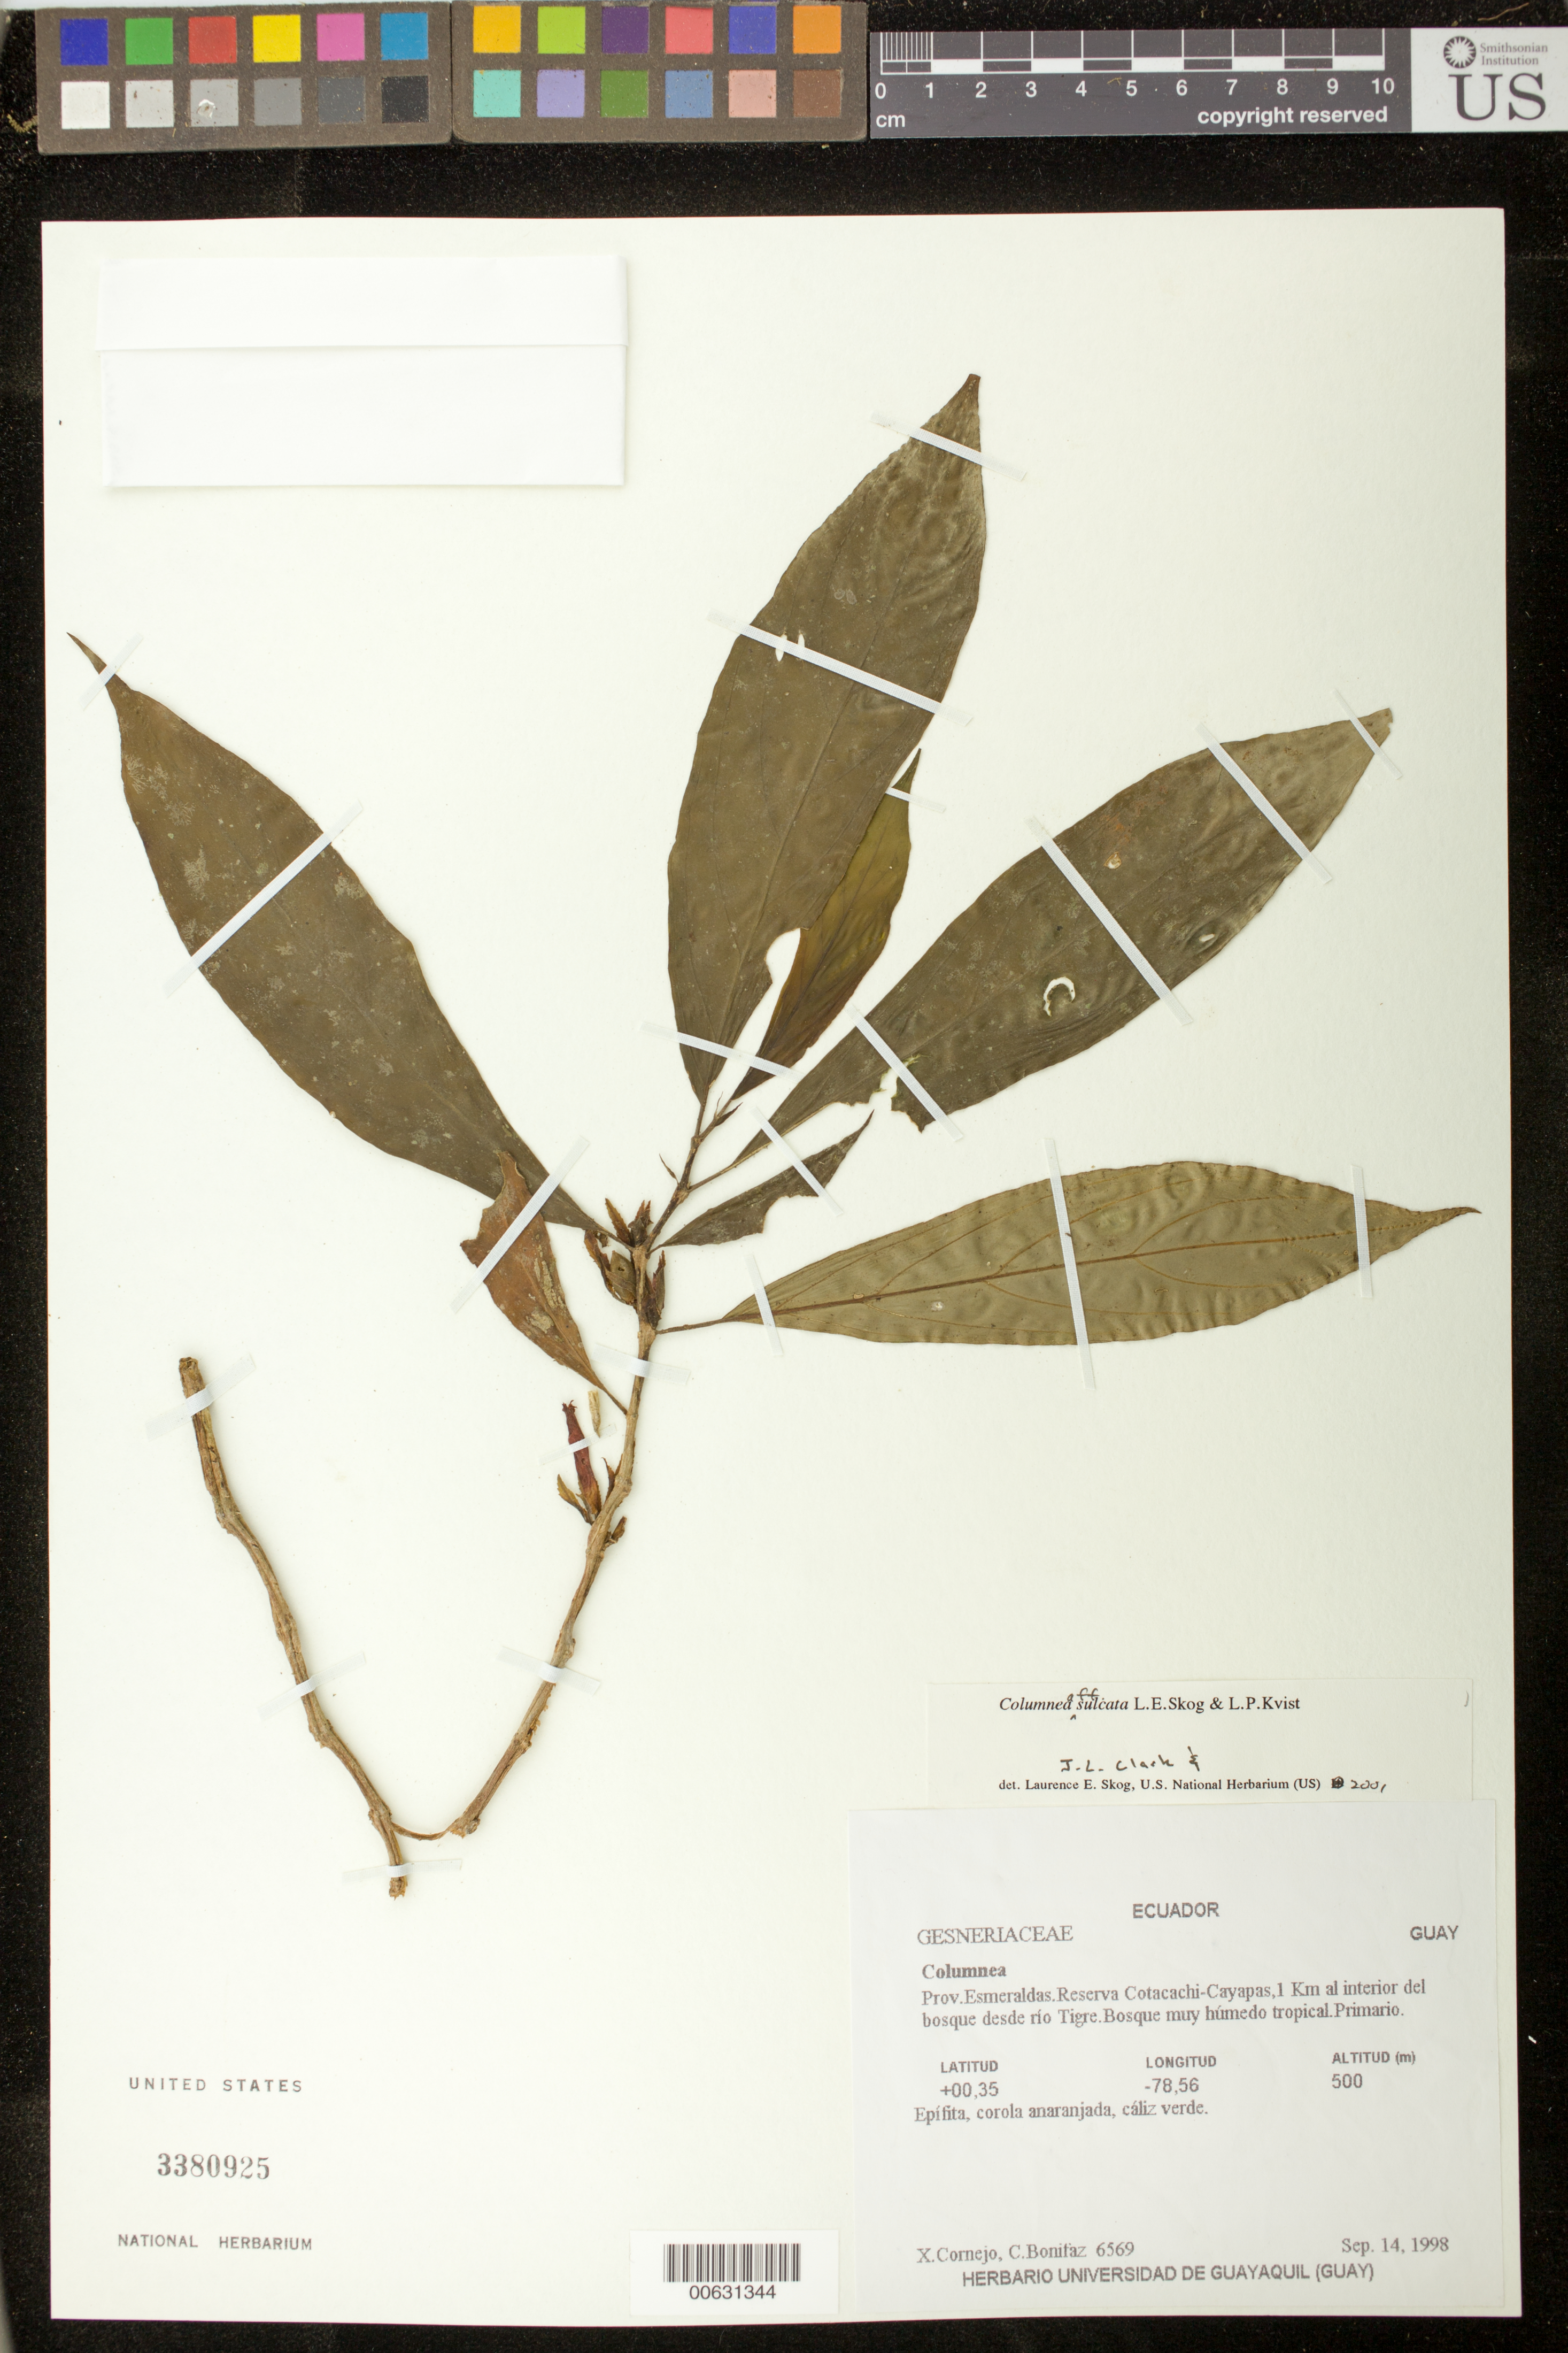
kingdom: Plantae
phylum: Tracheophyta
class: Magnoliopsida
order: Lamiales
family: Gesneriaceae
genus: Columnea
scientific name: Columnea sulcata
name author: L.E. Skog & L.P. Kvist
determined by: Clark, J. L.; Skog, Laurence E.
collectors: X. F. Cornejo & C. Bonifaz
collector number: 6569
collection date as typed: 14 Sep 1998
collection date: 1998-09-14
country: Ecuador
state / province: Esmeraldas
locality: Reserva Cotacachi-Cayapas, 1 km al interior del bosque desde río Tigre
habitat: Bosque muy húmedo tropical; primario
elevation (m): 500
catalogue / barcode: US 3380925